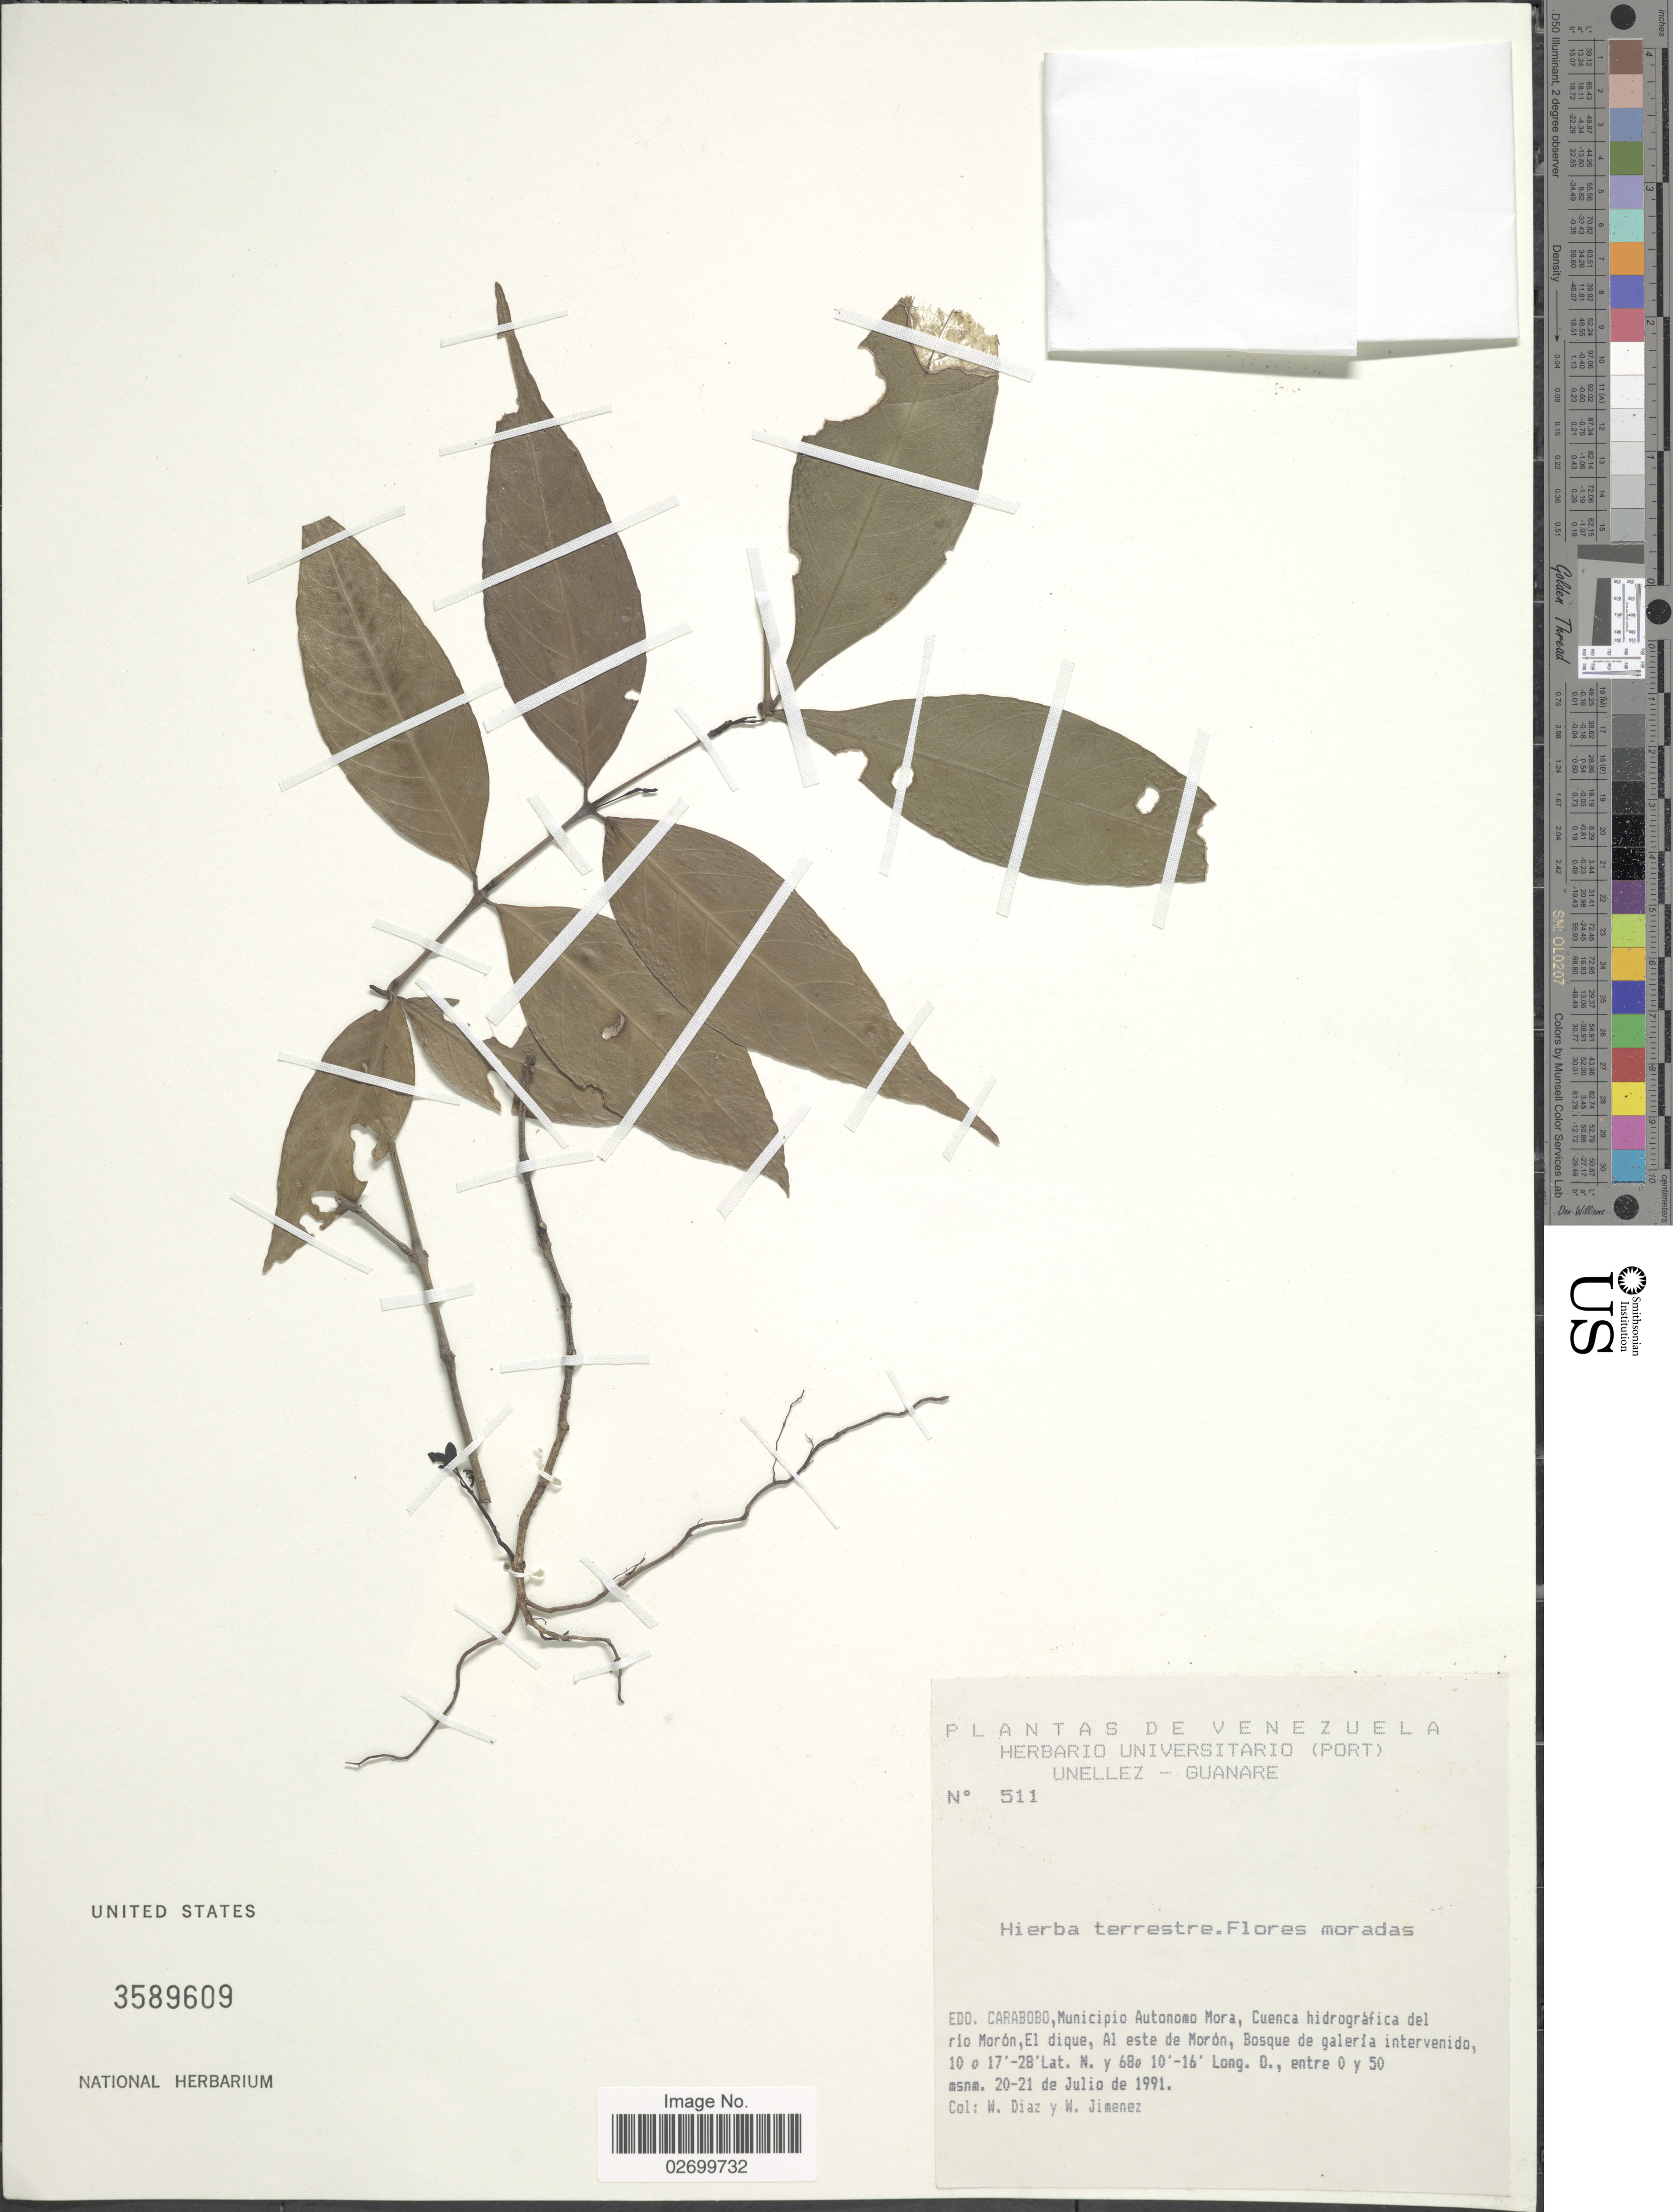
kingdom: Plantae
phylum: Tracheophyta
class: Magnoliopsida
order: Gentianales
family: Rubiaceae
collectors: W. Díaz P. & W. Jimenez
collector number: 511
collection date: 1991-07-20/1991-07-21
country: Venezuela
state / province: Carabobo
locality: Municipio Autonomo Mora, Cuenca hidrografica del rio Moron, El dique, Al este de Moron.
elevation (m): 0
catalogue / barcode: US 3589609